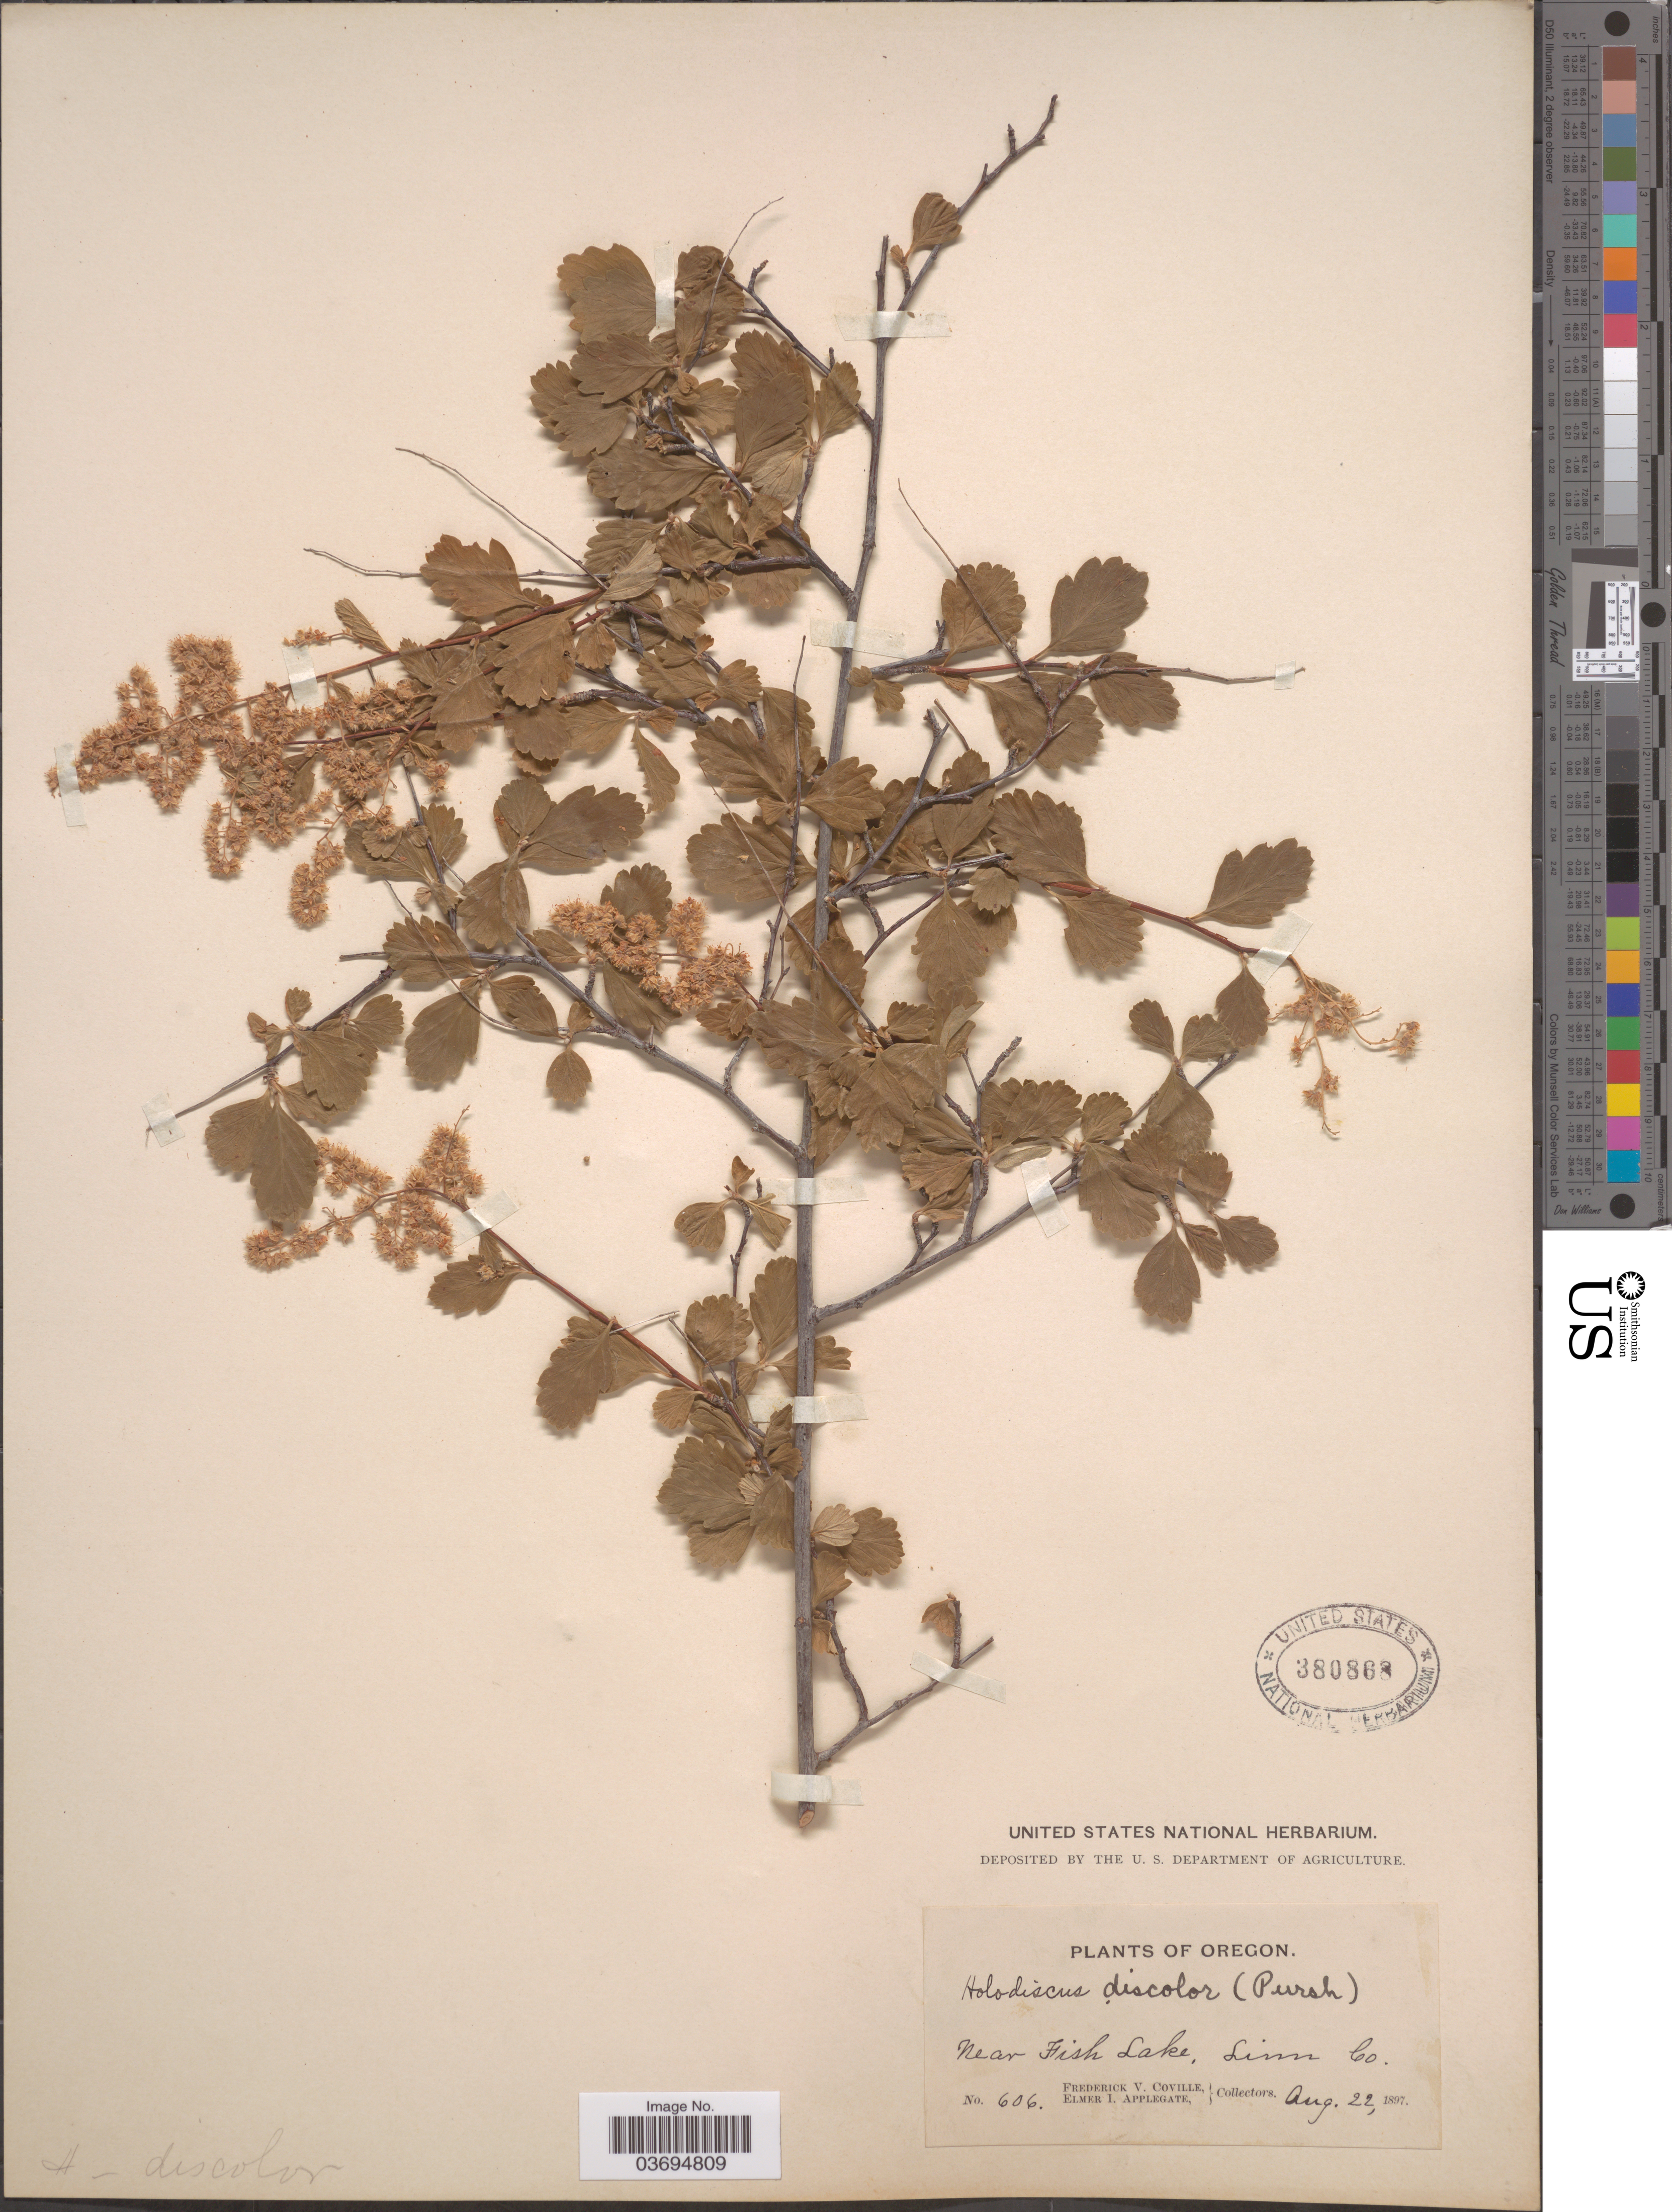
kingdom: Plantae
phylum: Tracheophyta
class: Magnoliopsida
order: Rosales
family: Rosaceae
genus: Holodiscus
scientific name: Holodiscus discolor var. discolor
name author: (Pursh) Maxim.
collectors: F. V. Coville & E. I. Applegate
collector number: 606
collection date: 1897-08-22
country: United States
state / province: Oregon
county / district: Linn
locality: Near Fish Lake, Linn Co.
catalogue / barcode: US 380868